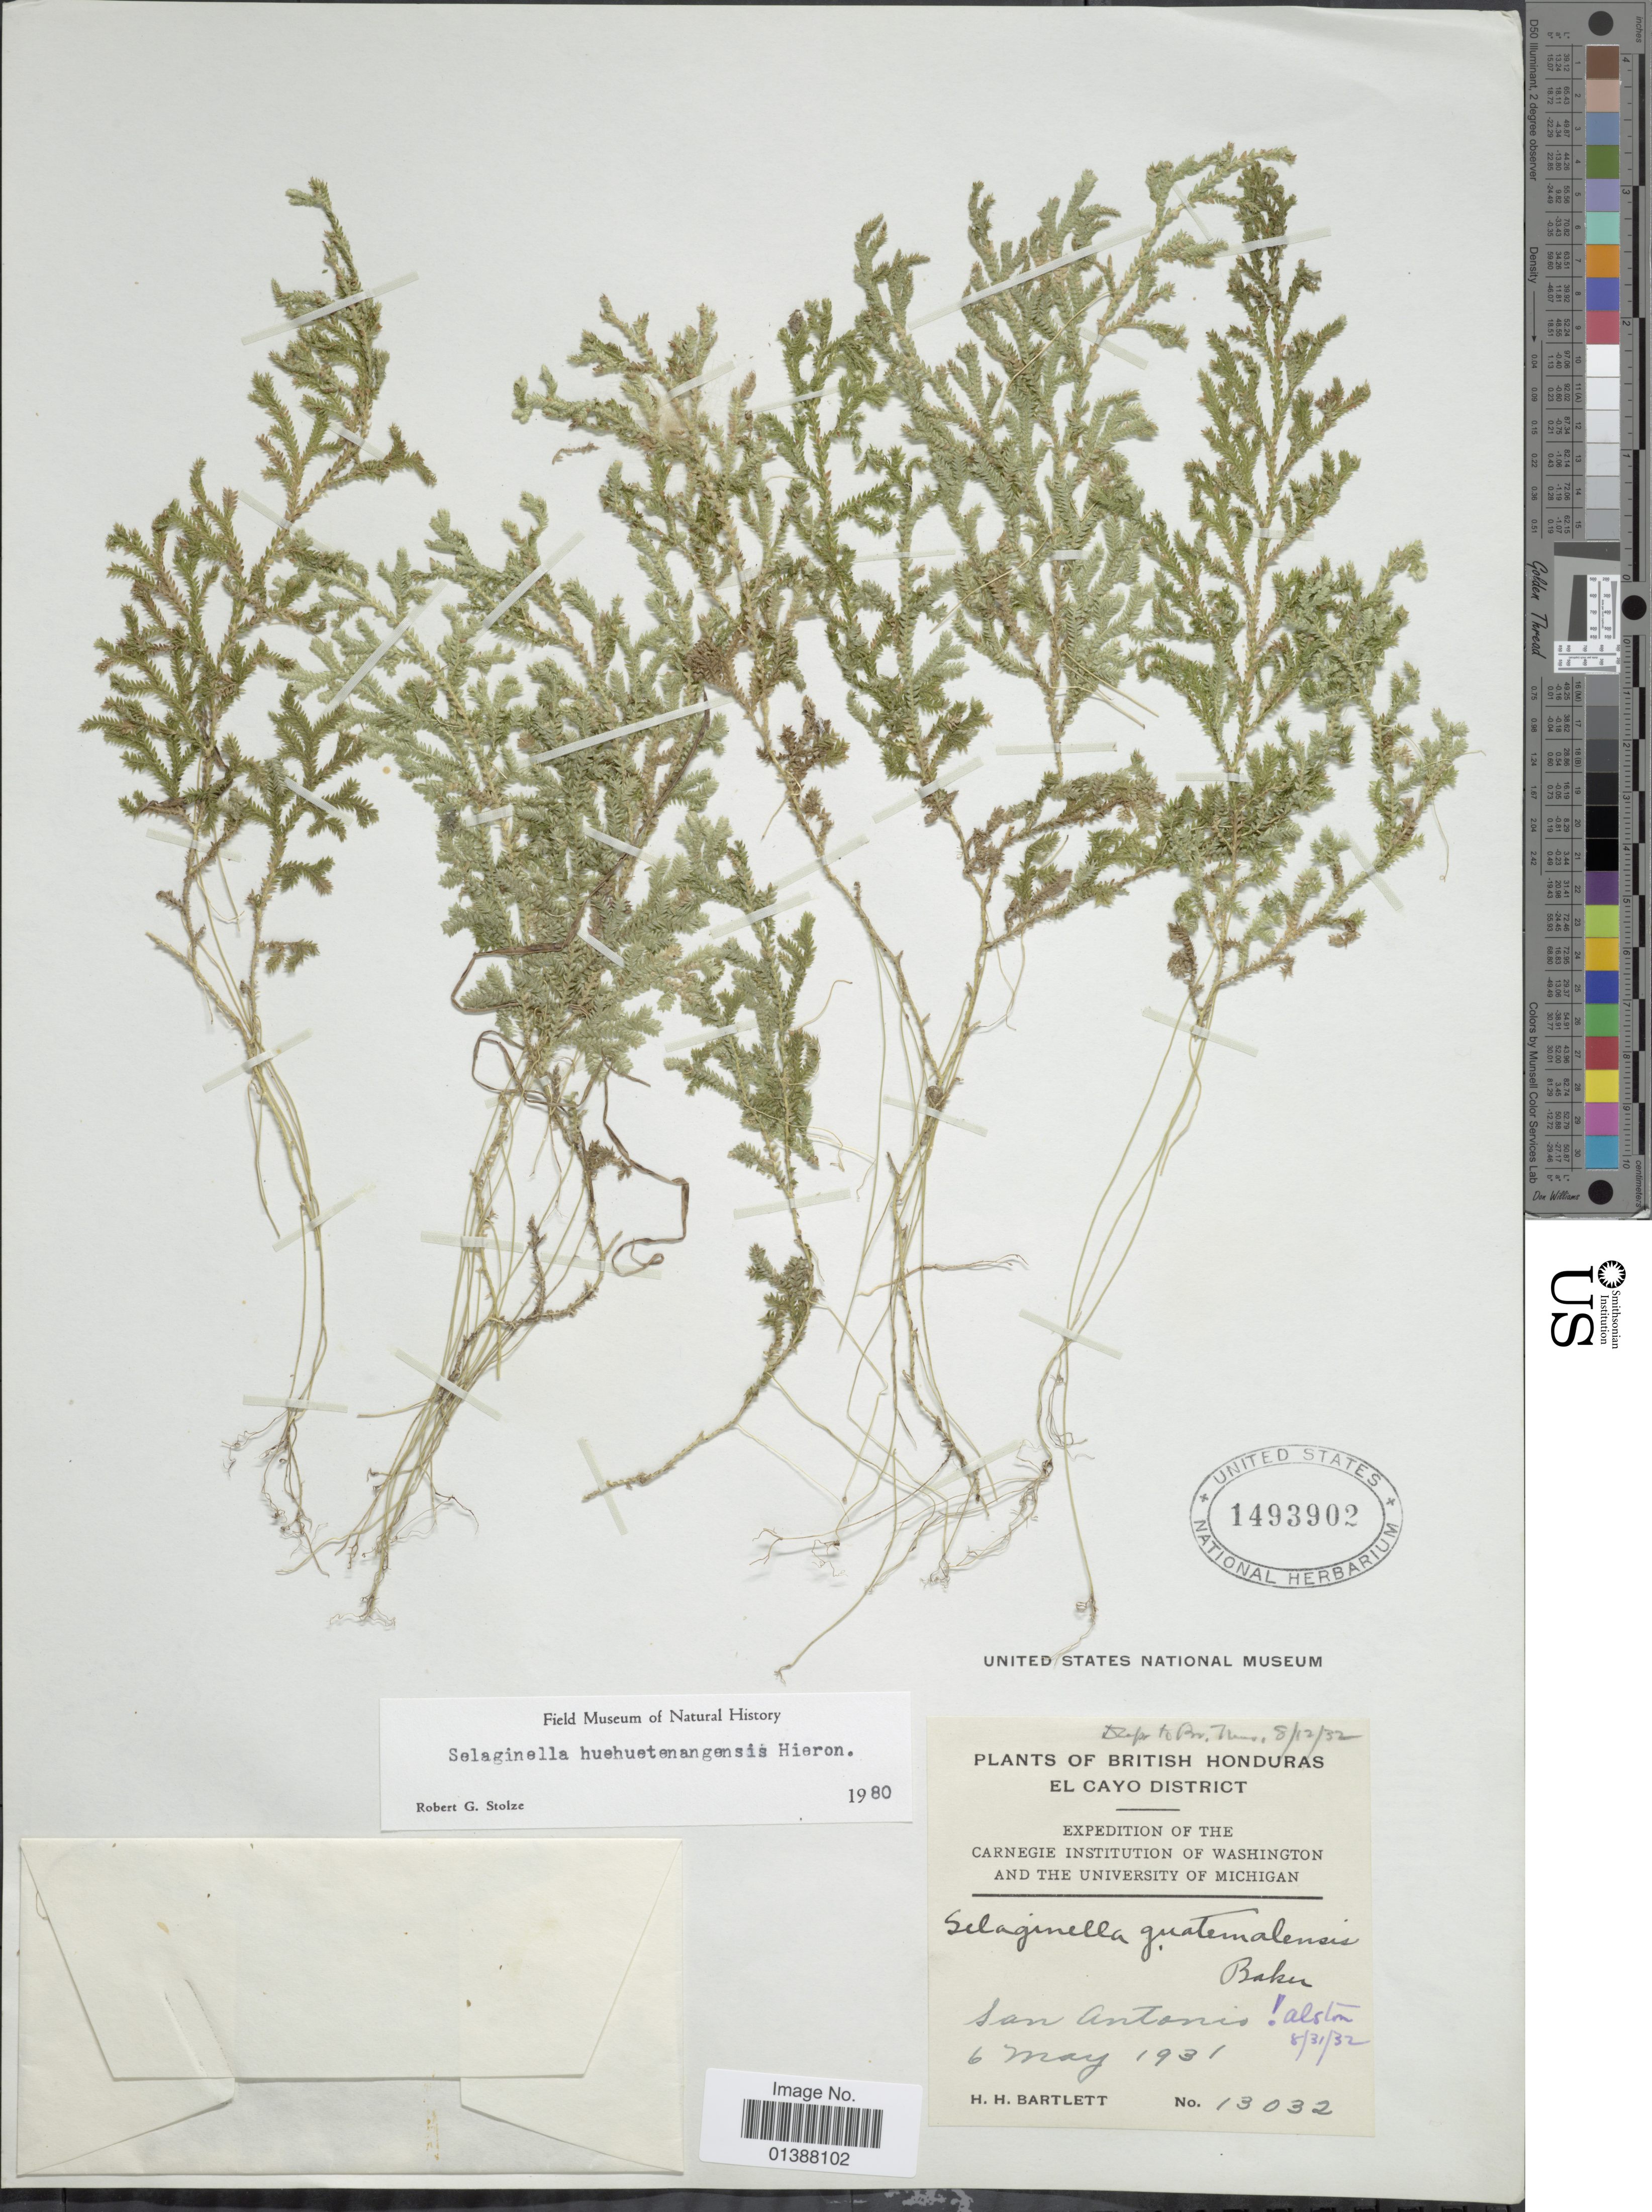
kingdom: Plantae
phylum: Tracheophyta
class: Lycopodiopsida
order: Selaginellales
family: Selaginellaceae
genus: Selaginella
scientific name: Selaginella huehuetenangensis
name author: Hieron.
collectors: H. H. Bartlett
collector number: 13032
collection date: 1931-05-06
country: Belize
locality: British Honduras El Cayo District,San Antonio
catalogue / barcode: US 1493902